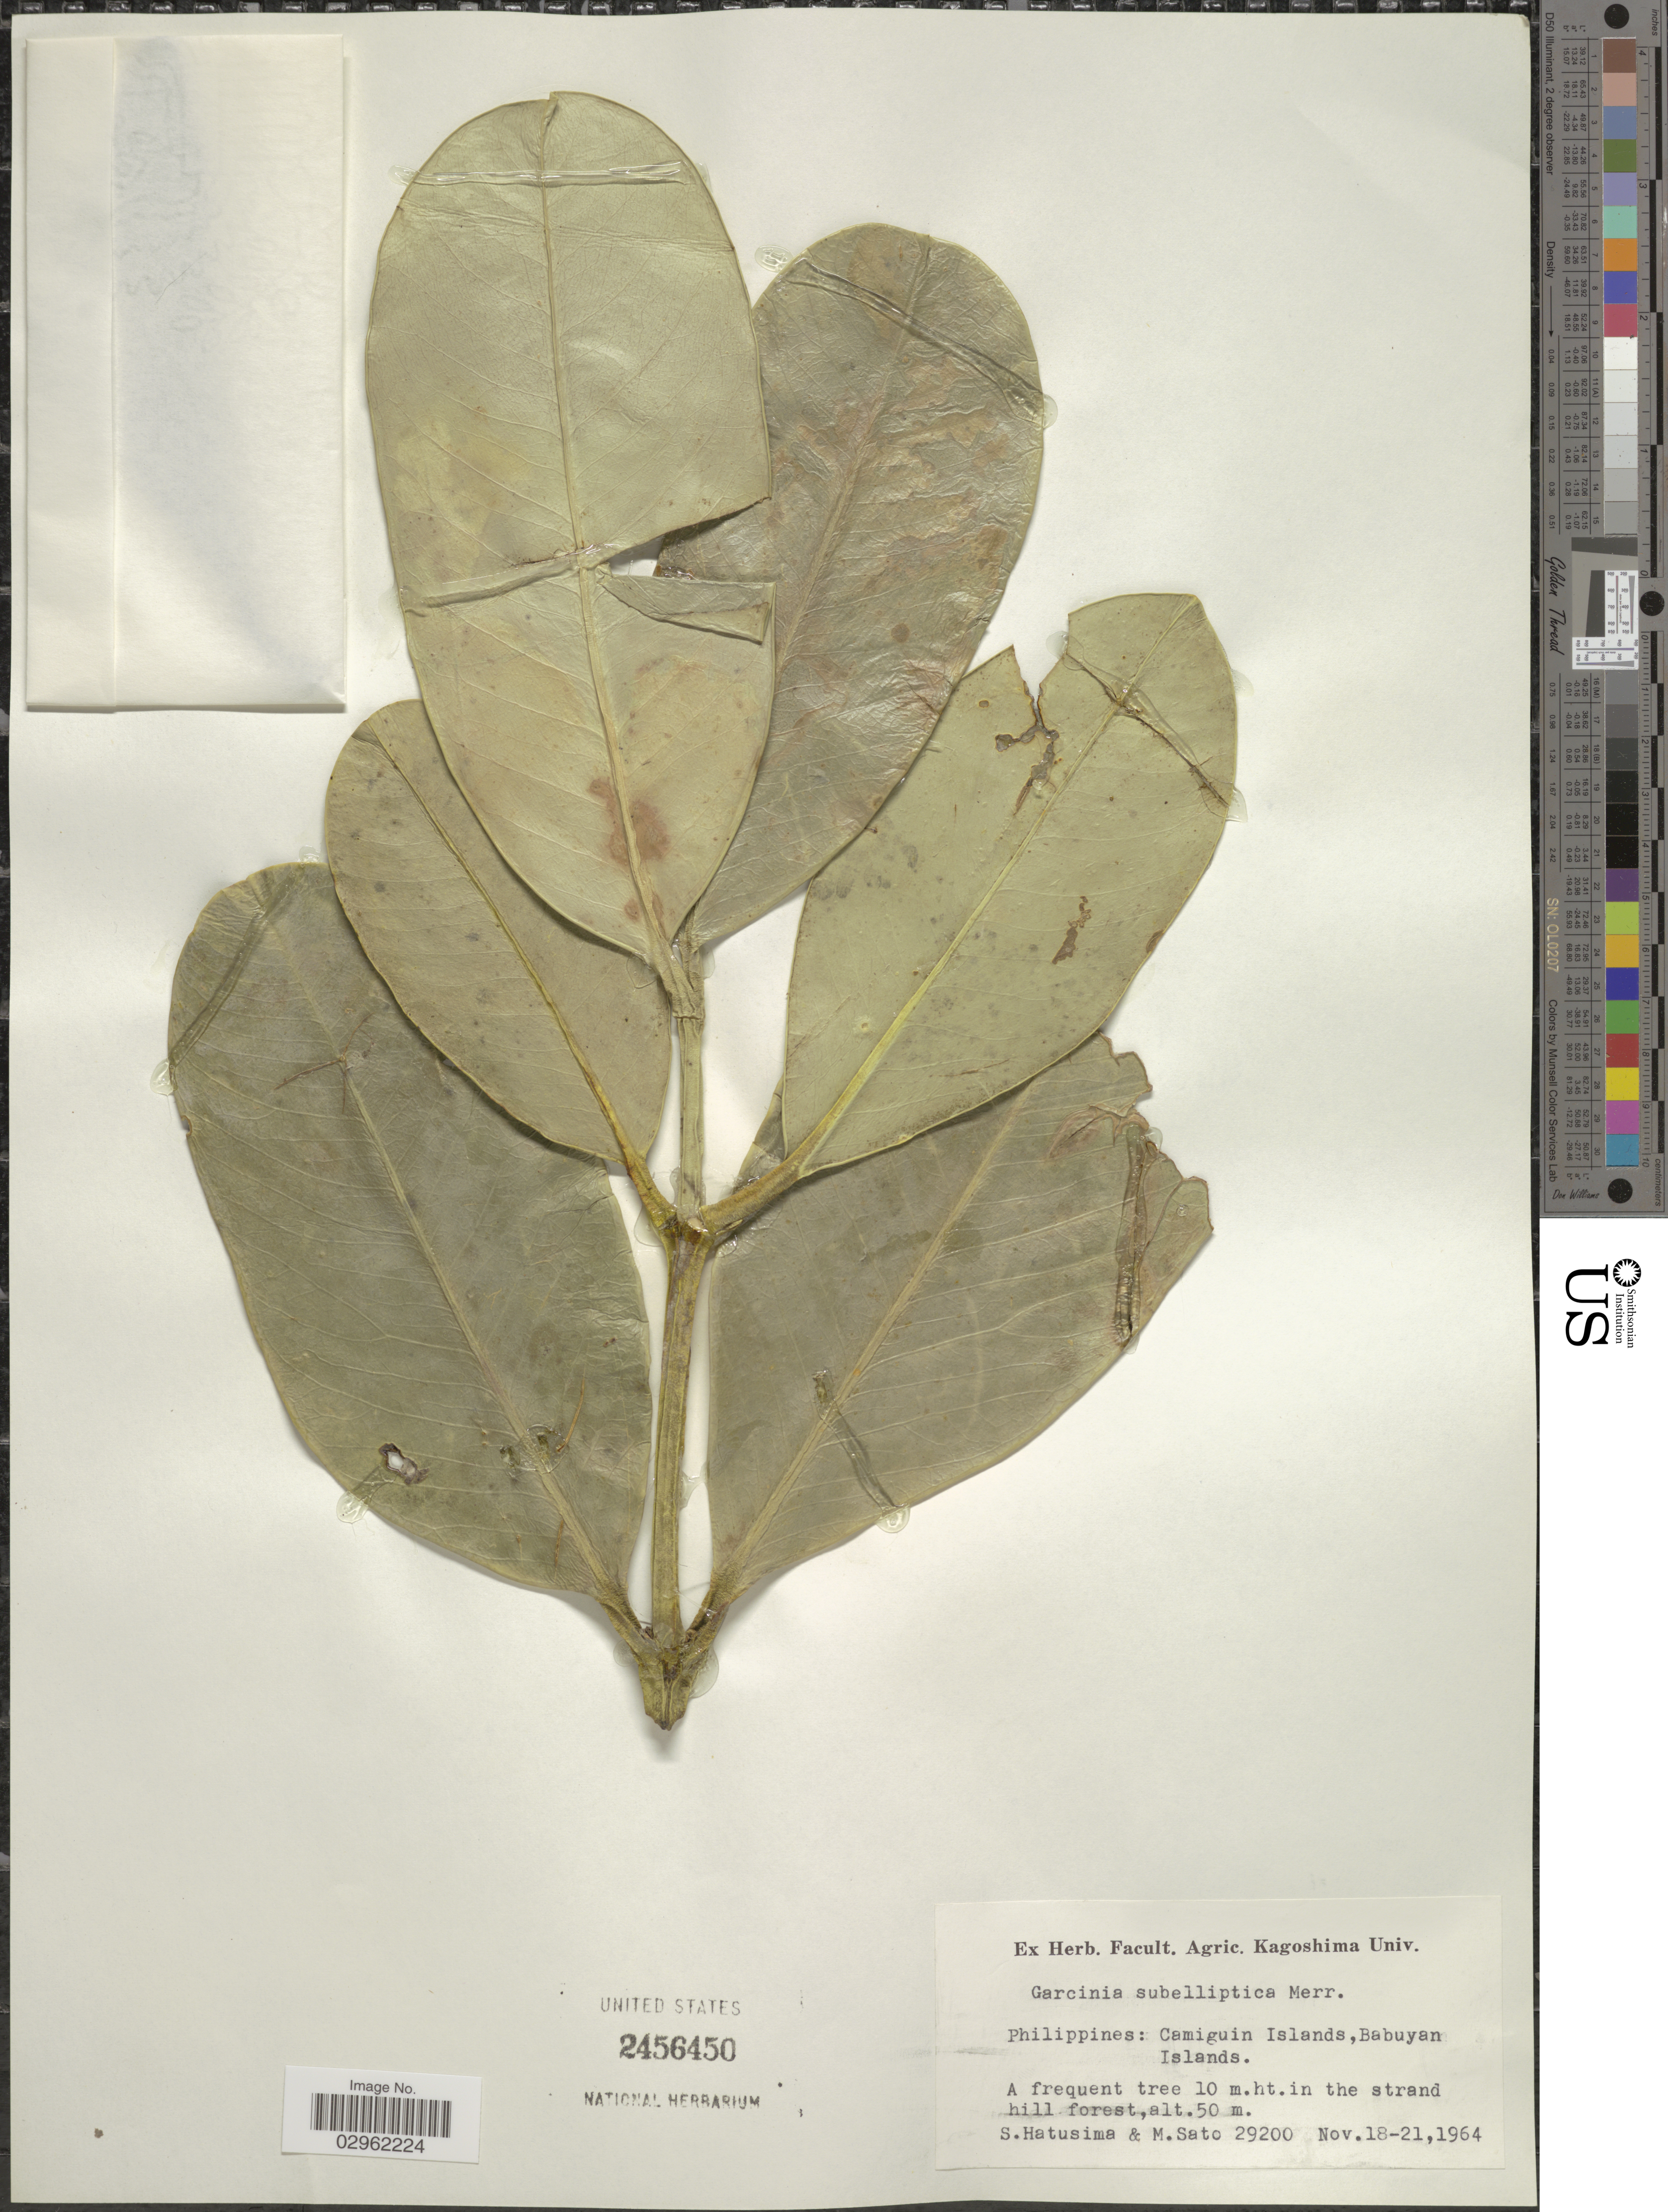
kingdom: Plantae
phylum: Tracheophyta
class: Magnoliopsida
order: Malpighiales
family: Clusiaceae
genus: Garcinia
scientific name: Garcinia subelliptica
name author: Merr.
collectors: S. Hatusima & M. Sato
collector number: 29200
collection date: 1964-11-18/1964-11-21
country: Philippines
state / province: Northern Mindanao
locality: Camiguin Islands, Babuyan Islands.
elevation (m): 50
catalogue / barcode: US 2456450